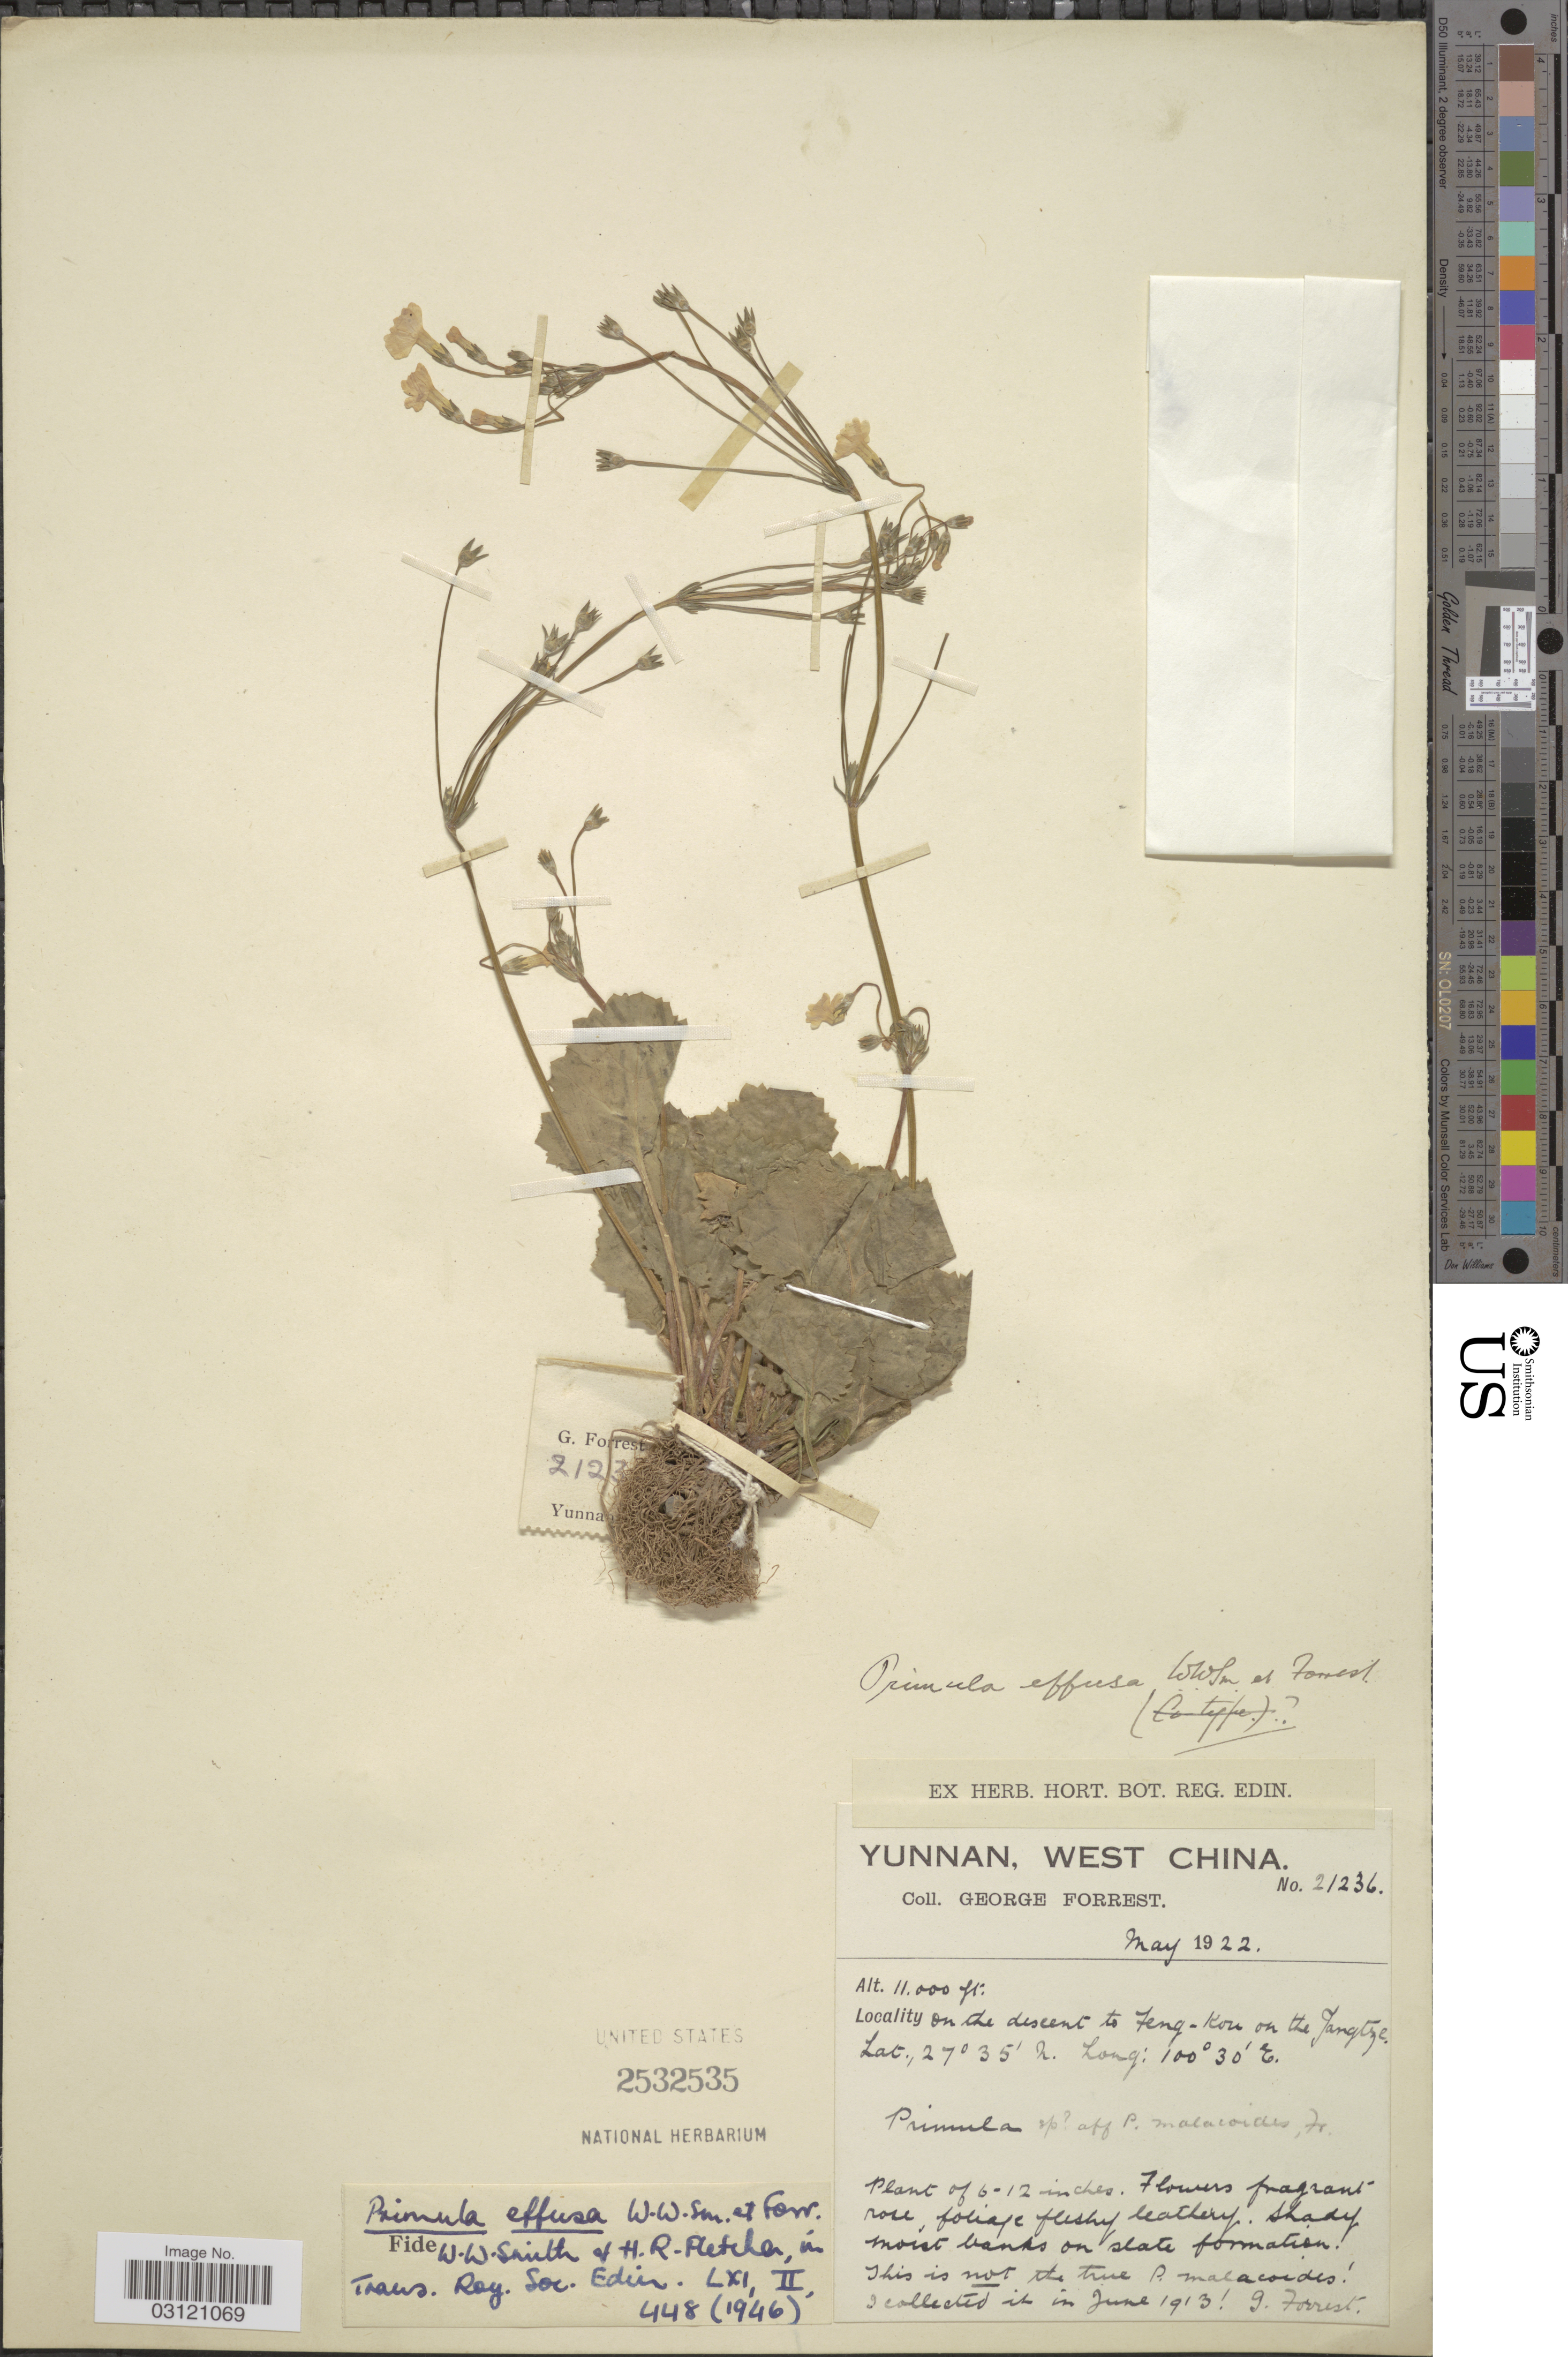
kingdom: Plantae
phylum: Tracheophyta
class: Magnoliopsida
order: Ericales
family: Primulaceae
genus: Primula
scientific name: Primula effusa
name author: W.W. Sm. & Forrest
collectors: G. Forrest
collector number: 21236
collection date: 1922-05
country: China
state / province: Yunnan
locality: West China. On the descent to Feng-Kou on the Jangtze.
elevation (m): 3353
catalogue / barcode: US 2532535